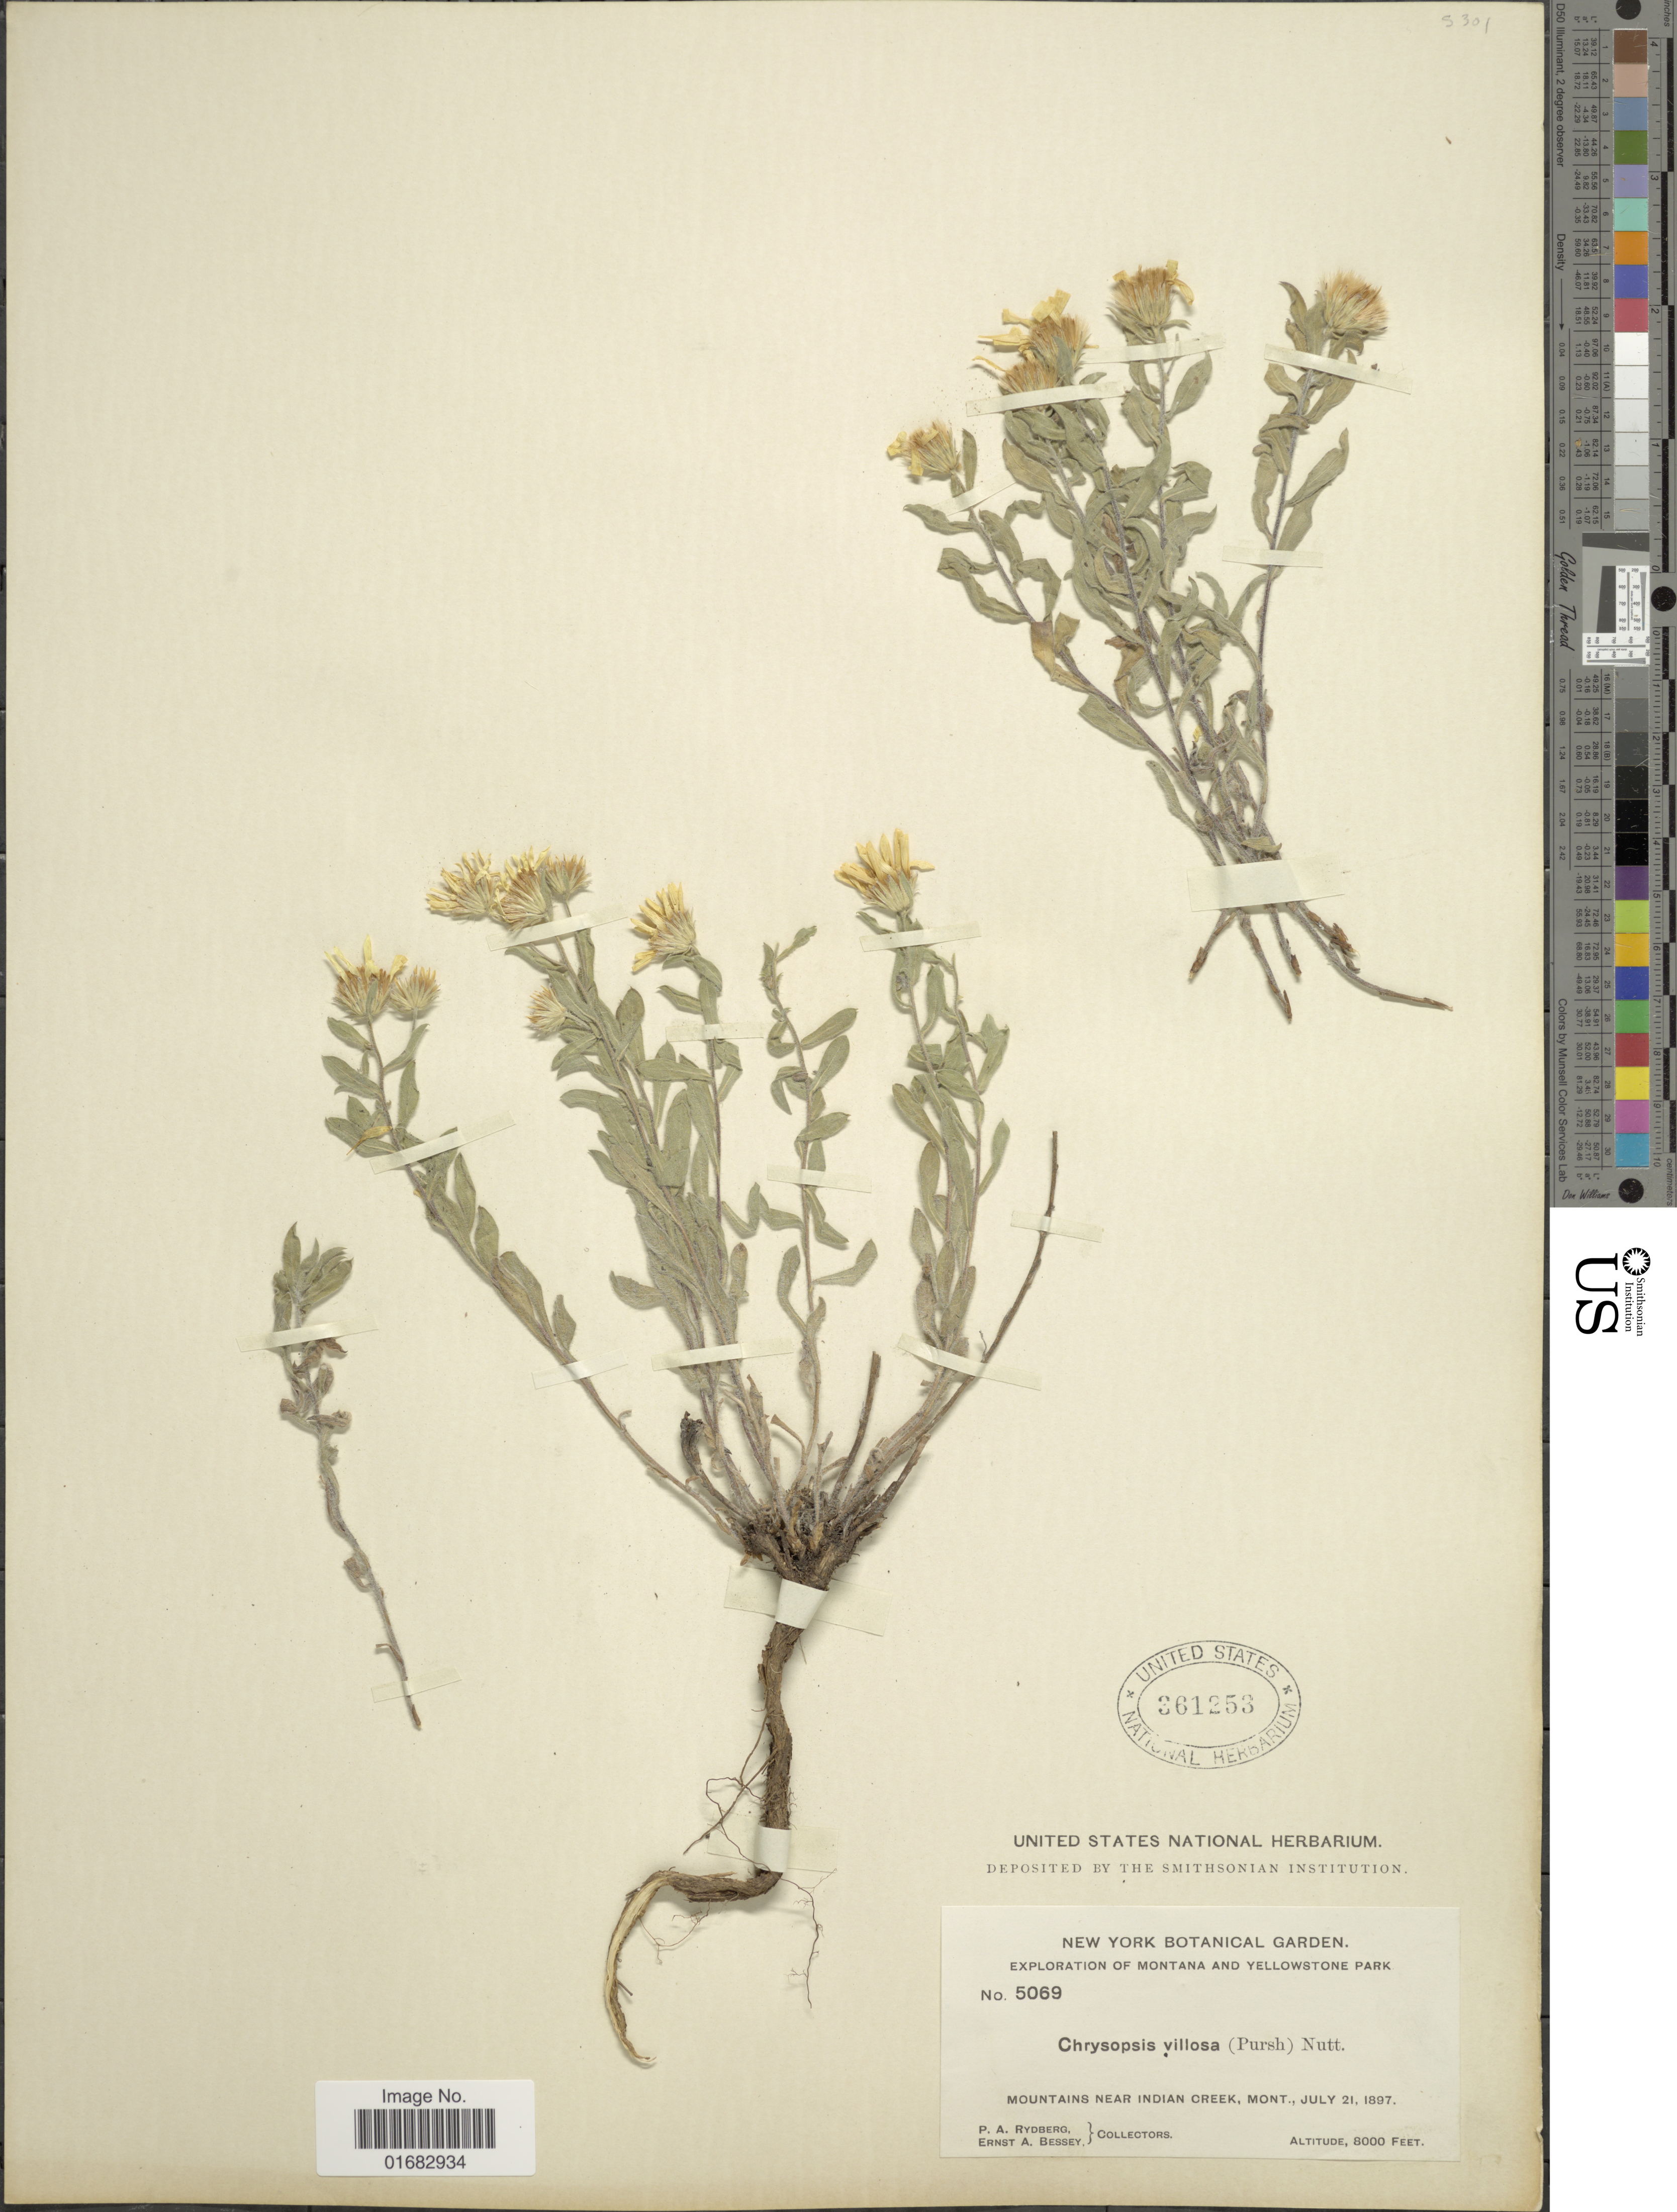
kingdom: Plantae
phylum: Tracheophyta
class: Magnoliopsida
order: Asterales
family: Asteraceae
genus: Heterotheca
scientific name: Heterotheca villosa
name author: (Pursh) Shinners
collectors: P. A. Rydberg & E. A. Bessey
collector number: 5069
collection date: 1897-07-21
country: United States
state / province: Montana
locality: Montana and Yellowstone, Mountains near Indian Creek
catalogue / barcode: US 361253